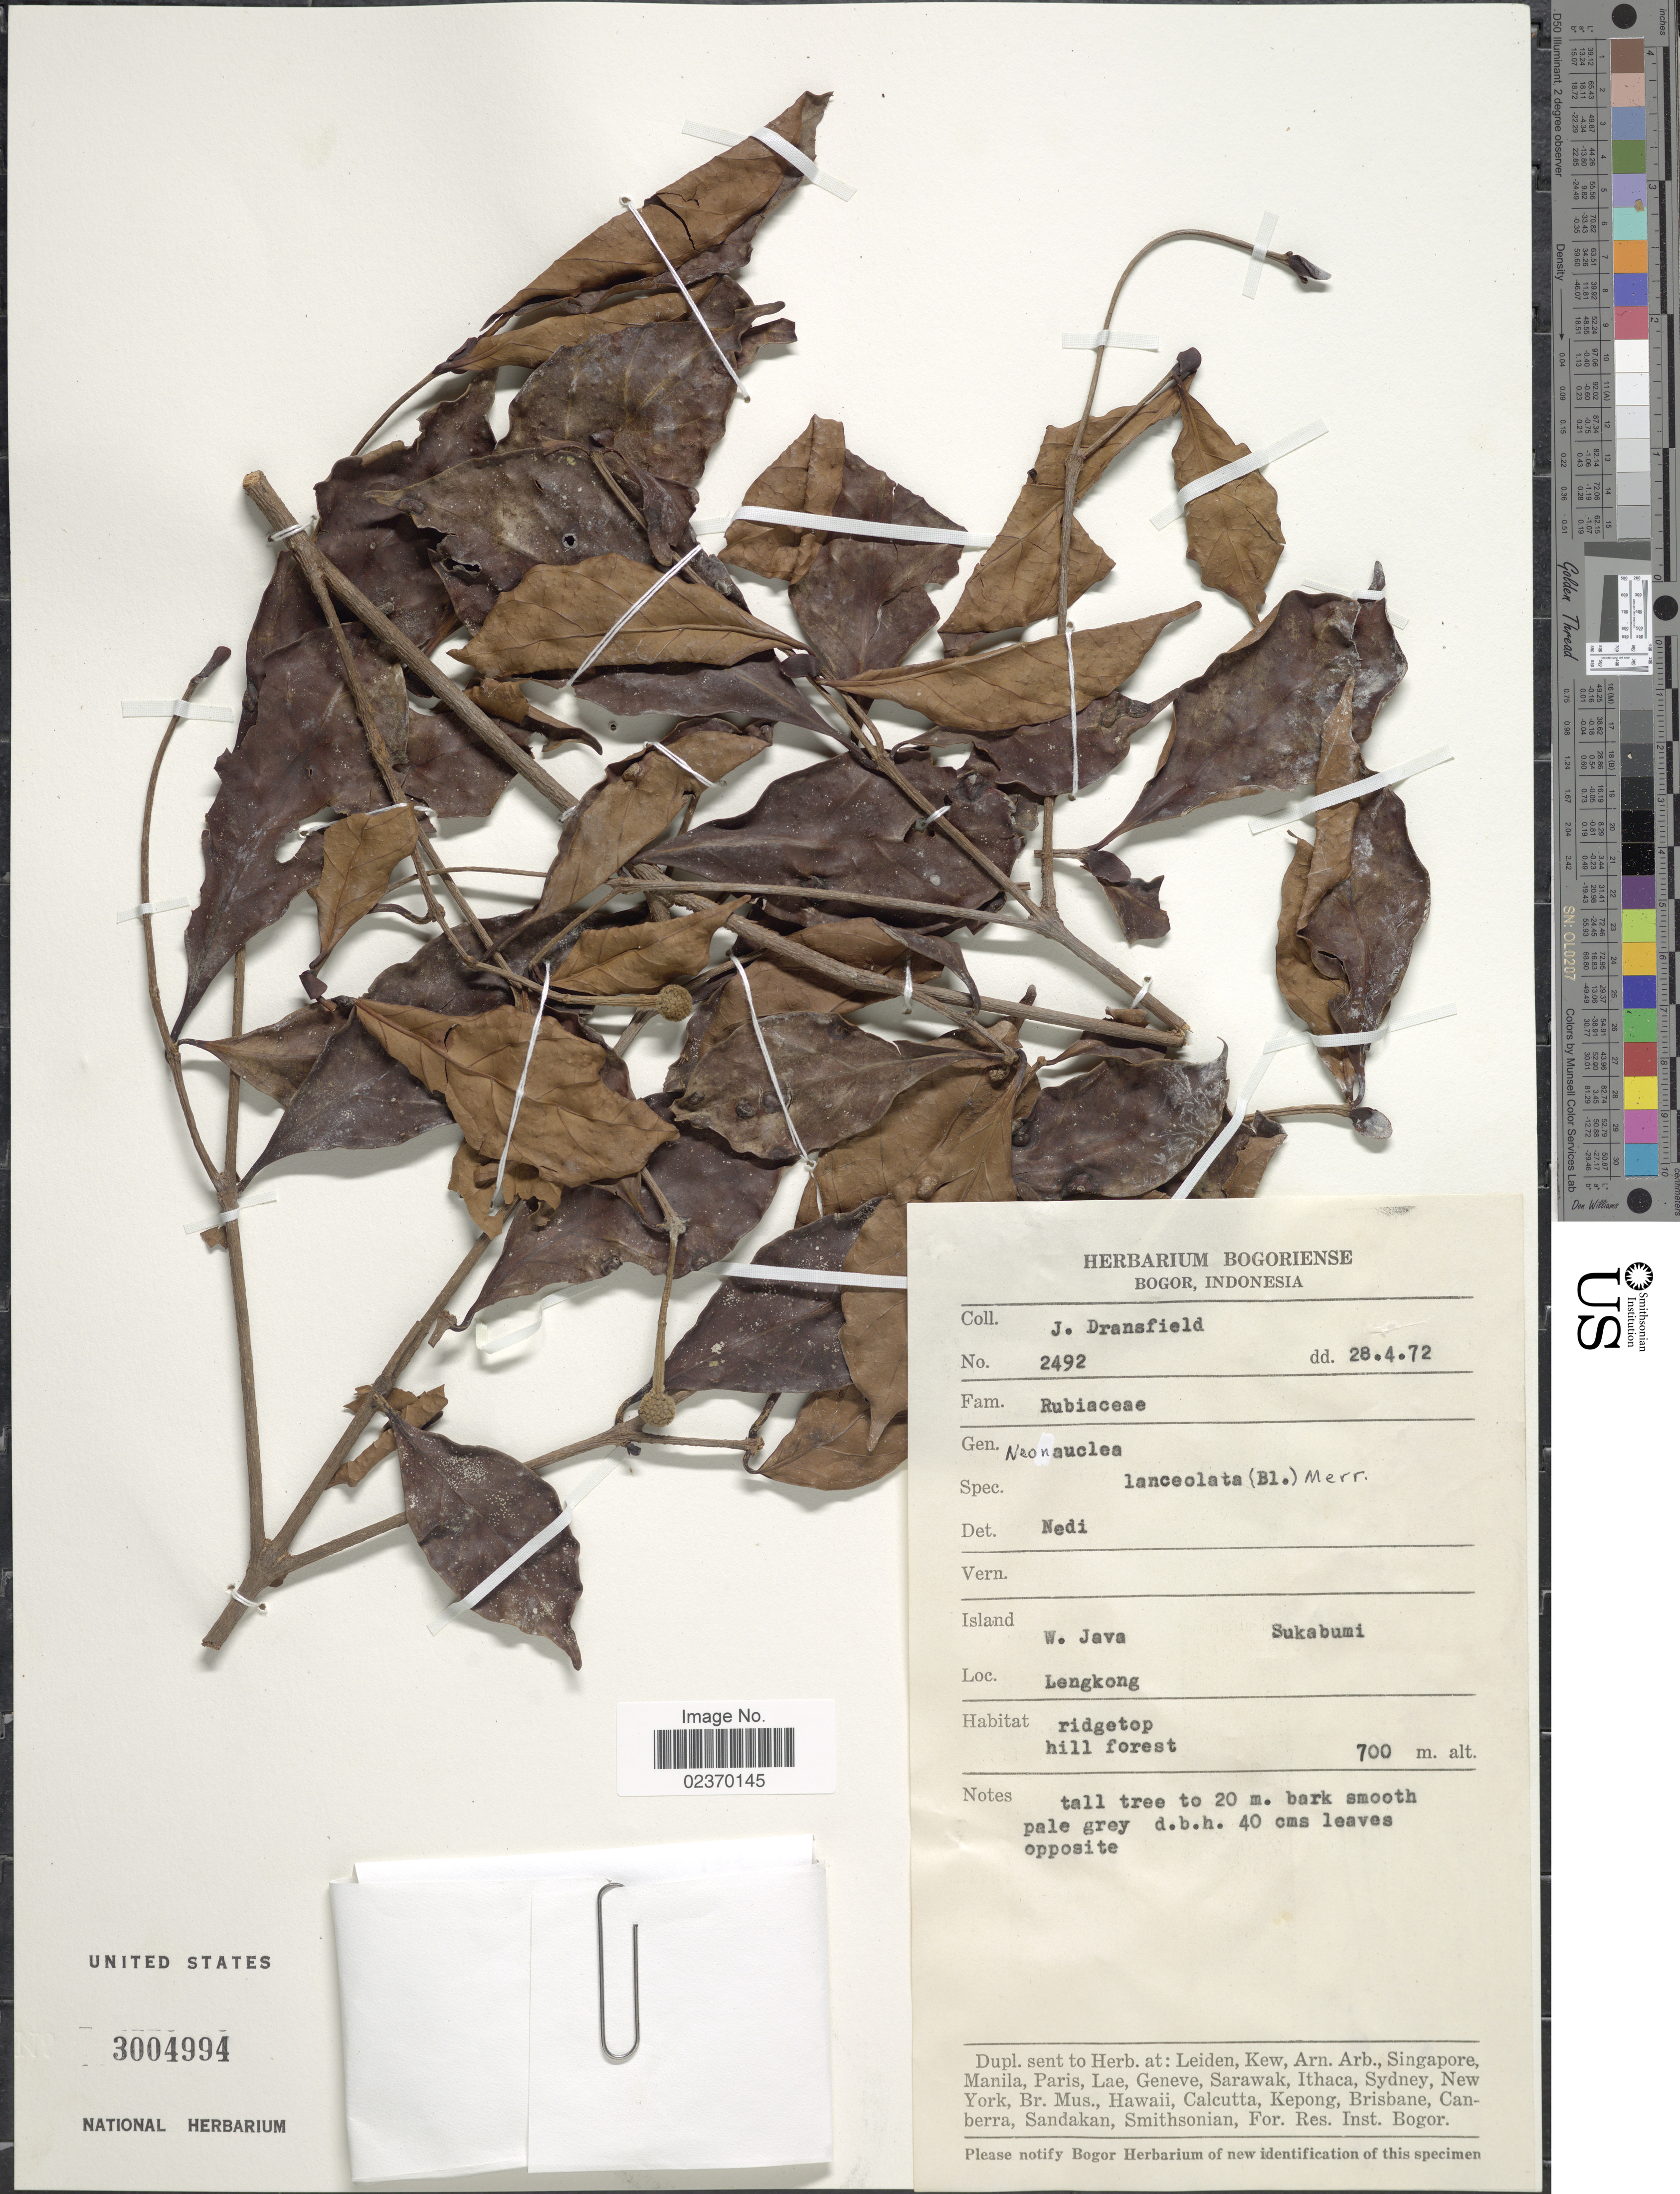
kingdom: Plantae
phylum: Tracheophyta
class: Magnoliopsida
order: Gentianales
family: Rubiaceae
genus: Neonauclea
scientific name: Neonauclea lanceolata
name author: (Blume) Merr.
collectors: J. Dransfield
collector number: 2492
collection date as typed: Transcribed d/m/y: 28/4/72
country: Indonesia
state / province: Java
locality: Island W. java, Sukabumi, Lengkong, ridgetop hill forest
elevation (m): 700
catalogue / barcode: US 3004994